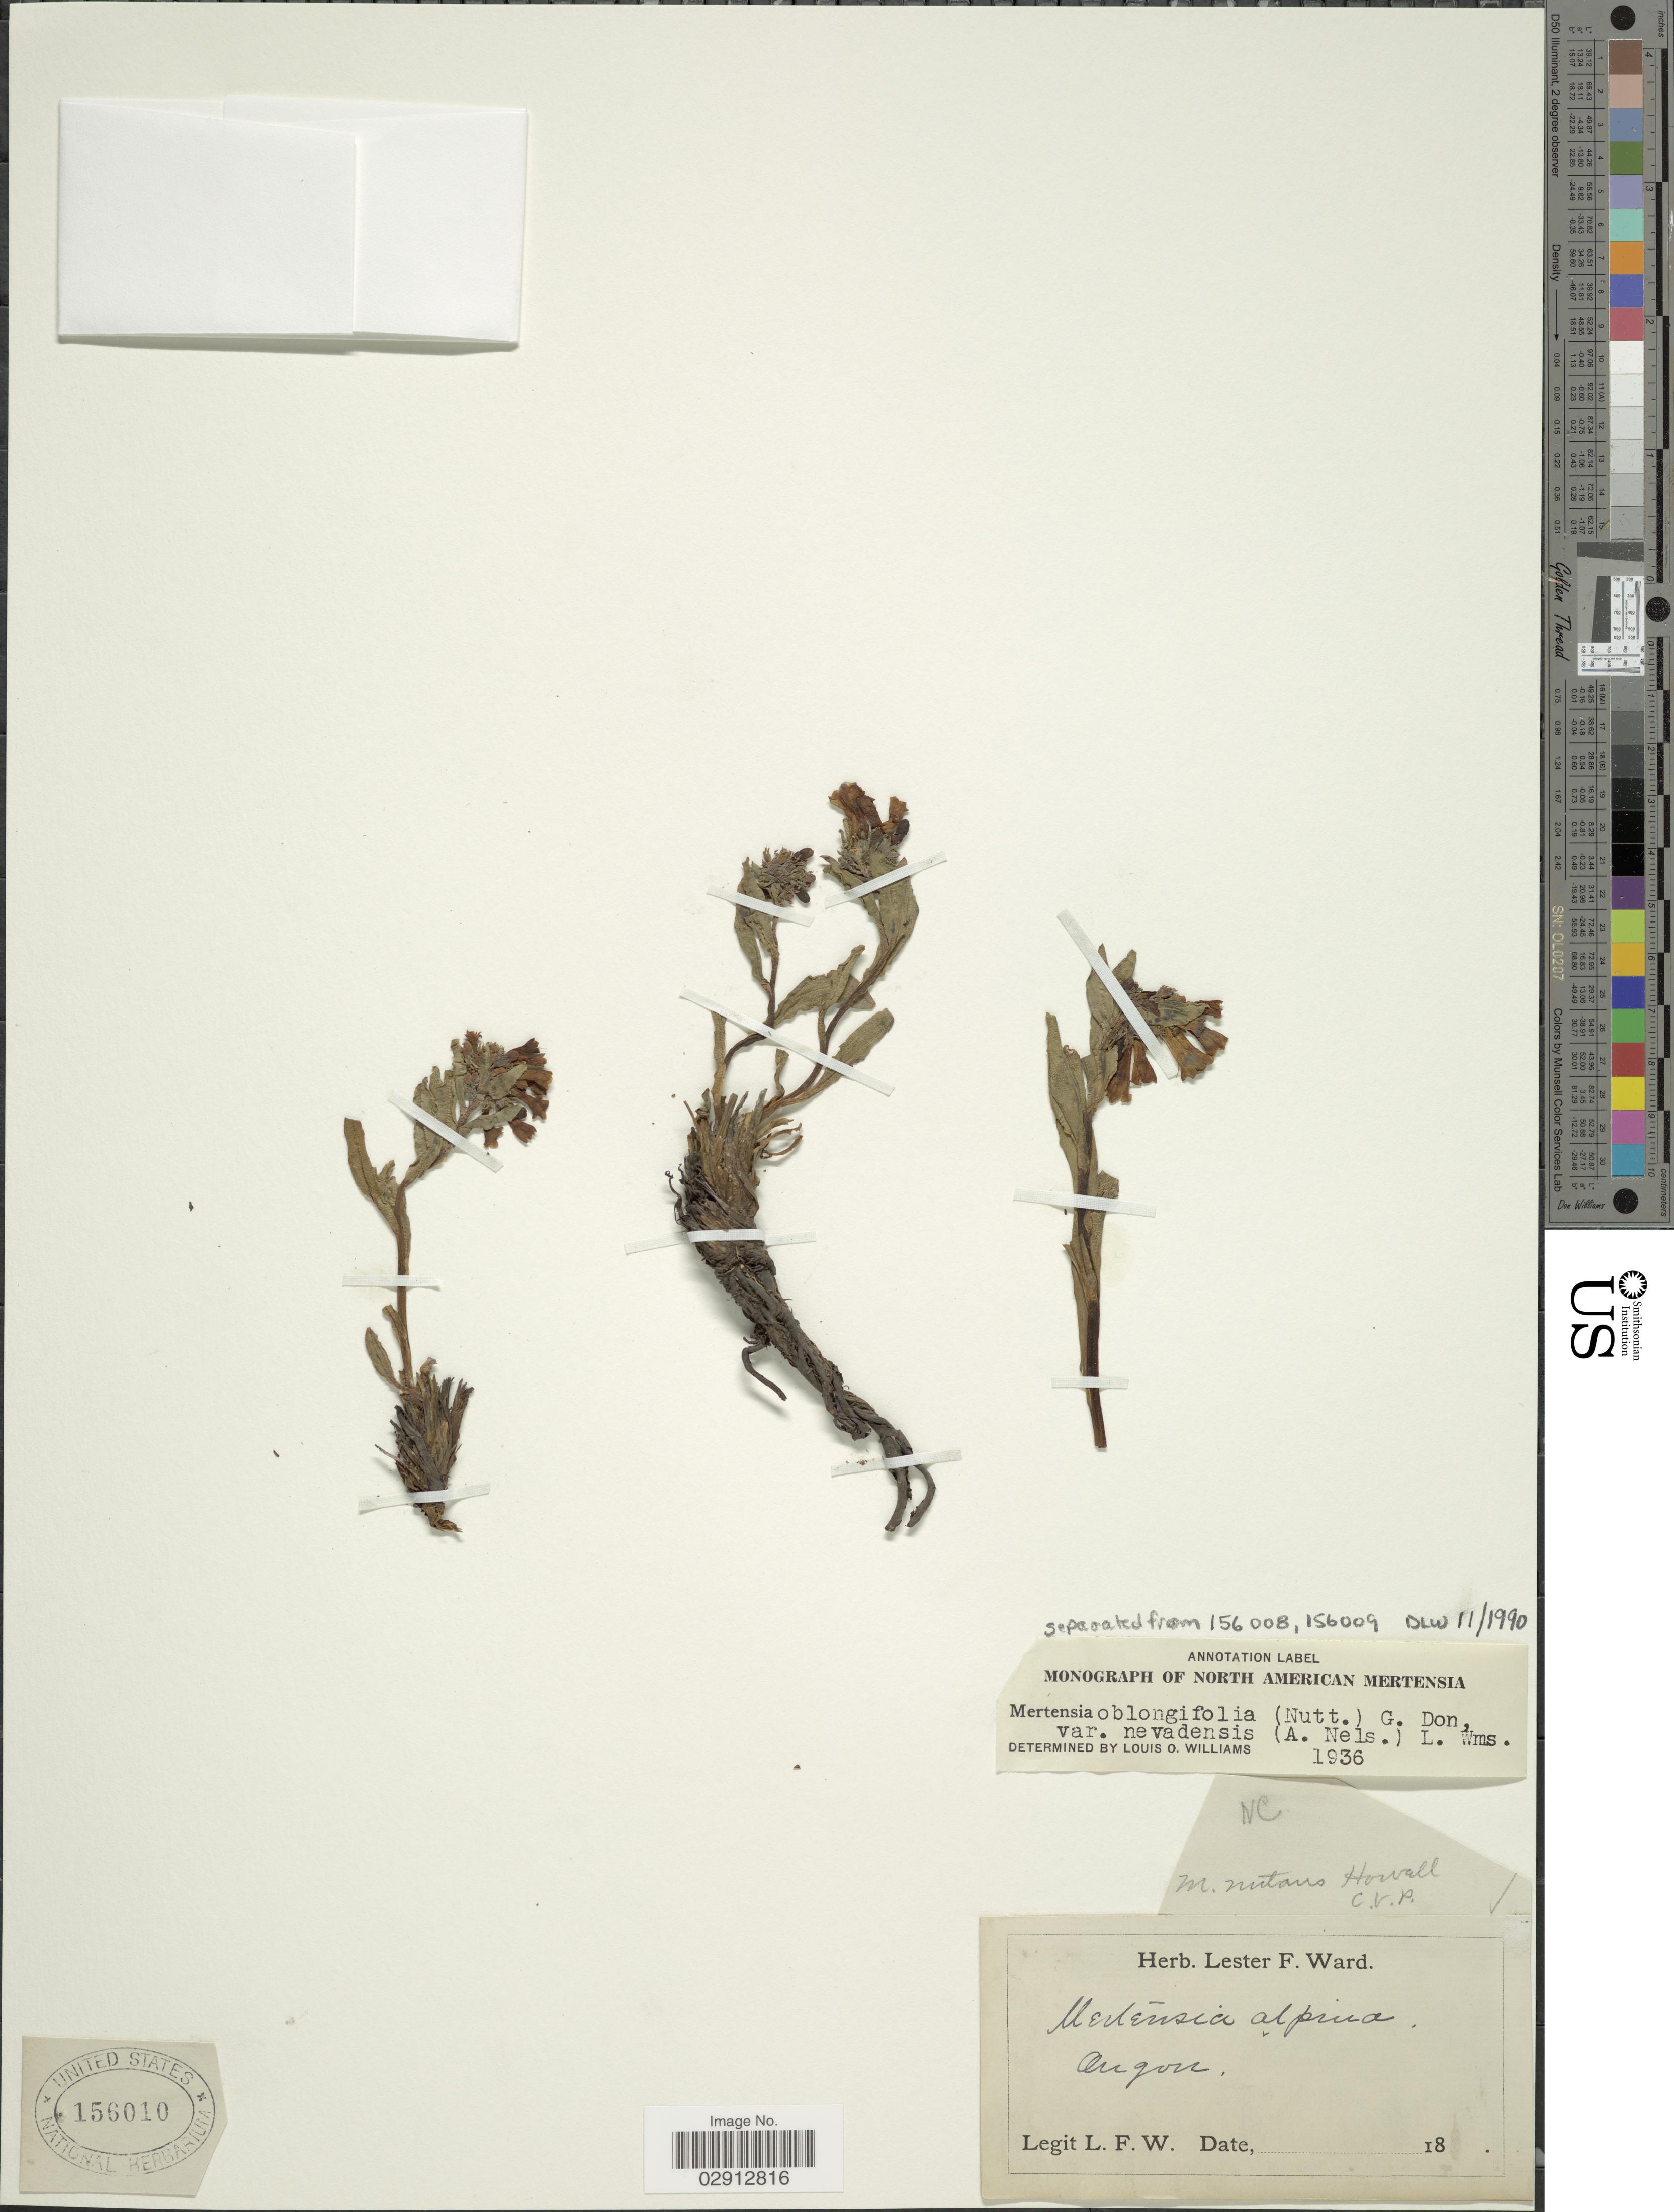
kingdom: Plantae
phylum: Tracheophyta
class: Magnoliopsida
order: Boraginales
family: Boraginaceae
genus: Mertensia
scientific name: Mertensia oblongifolia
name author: (Nutt.) G. Don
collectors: L. F. Ward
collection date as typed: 18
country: United States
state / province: Oregon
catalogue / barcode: US 156010